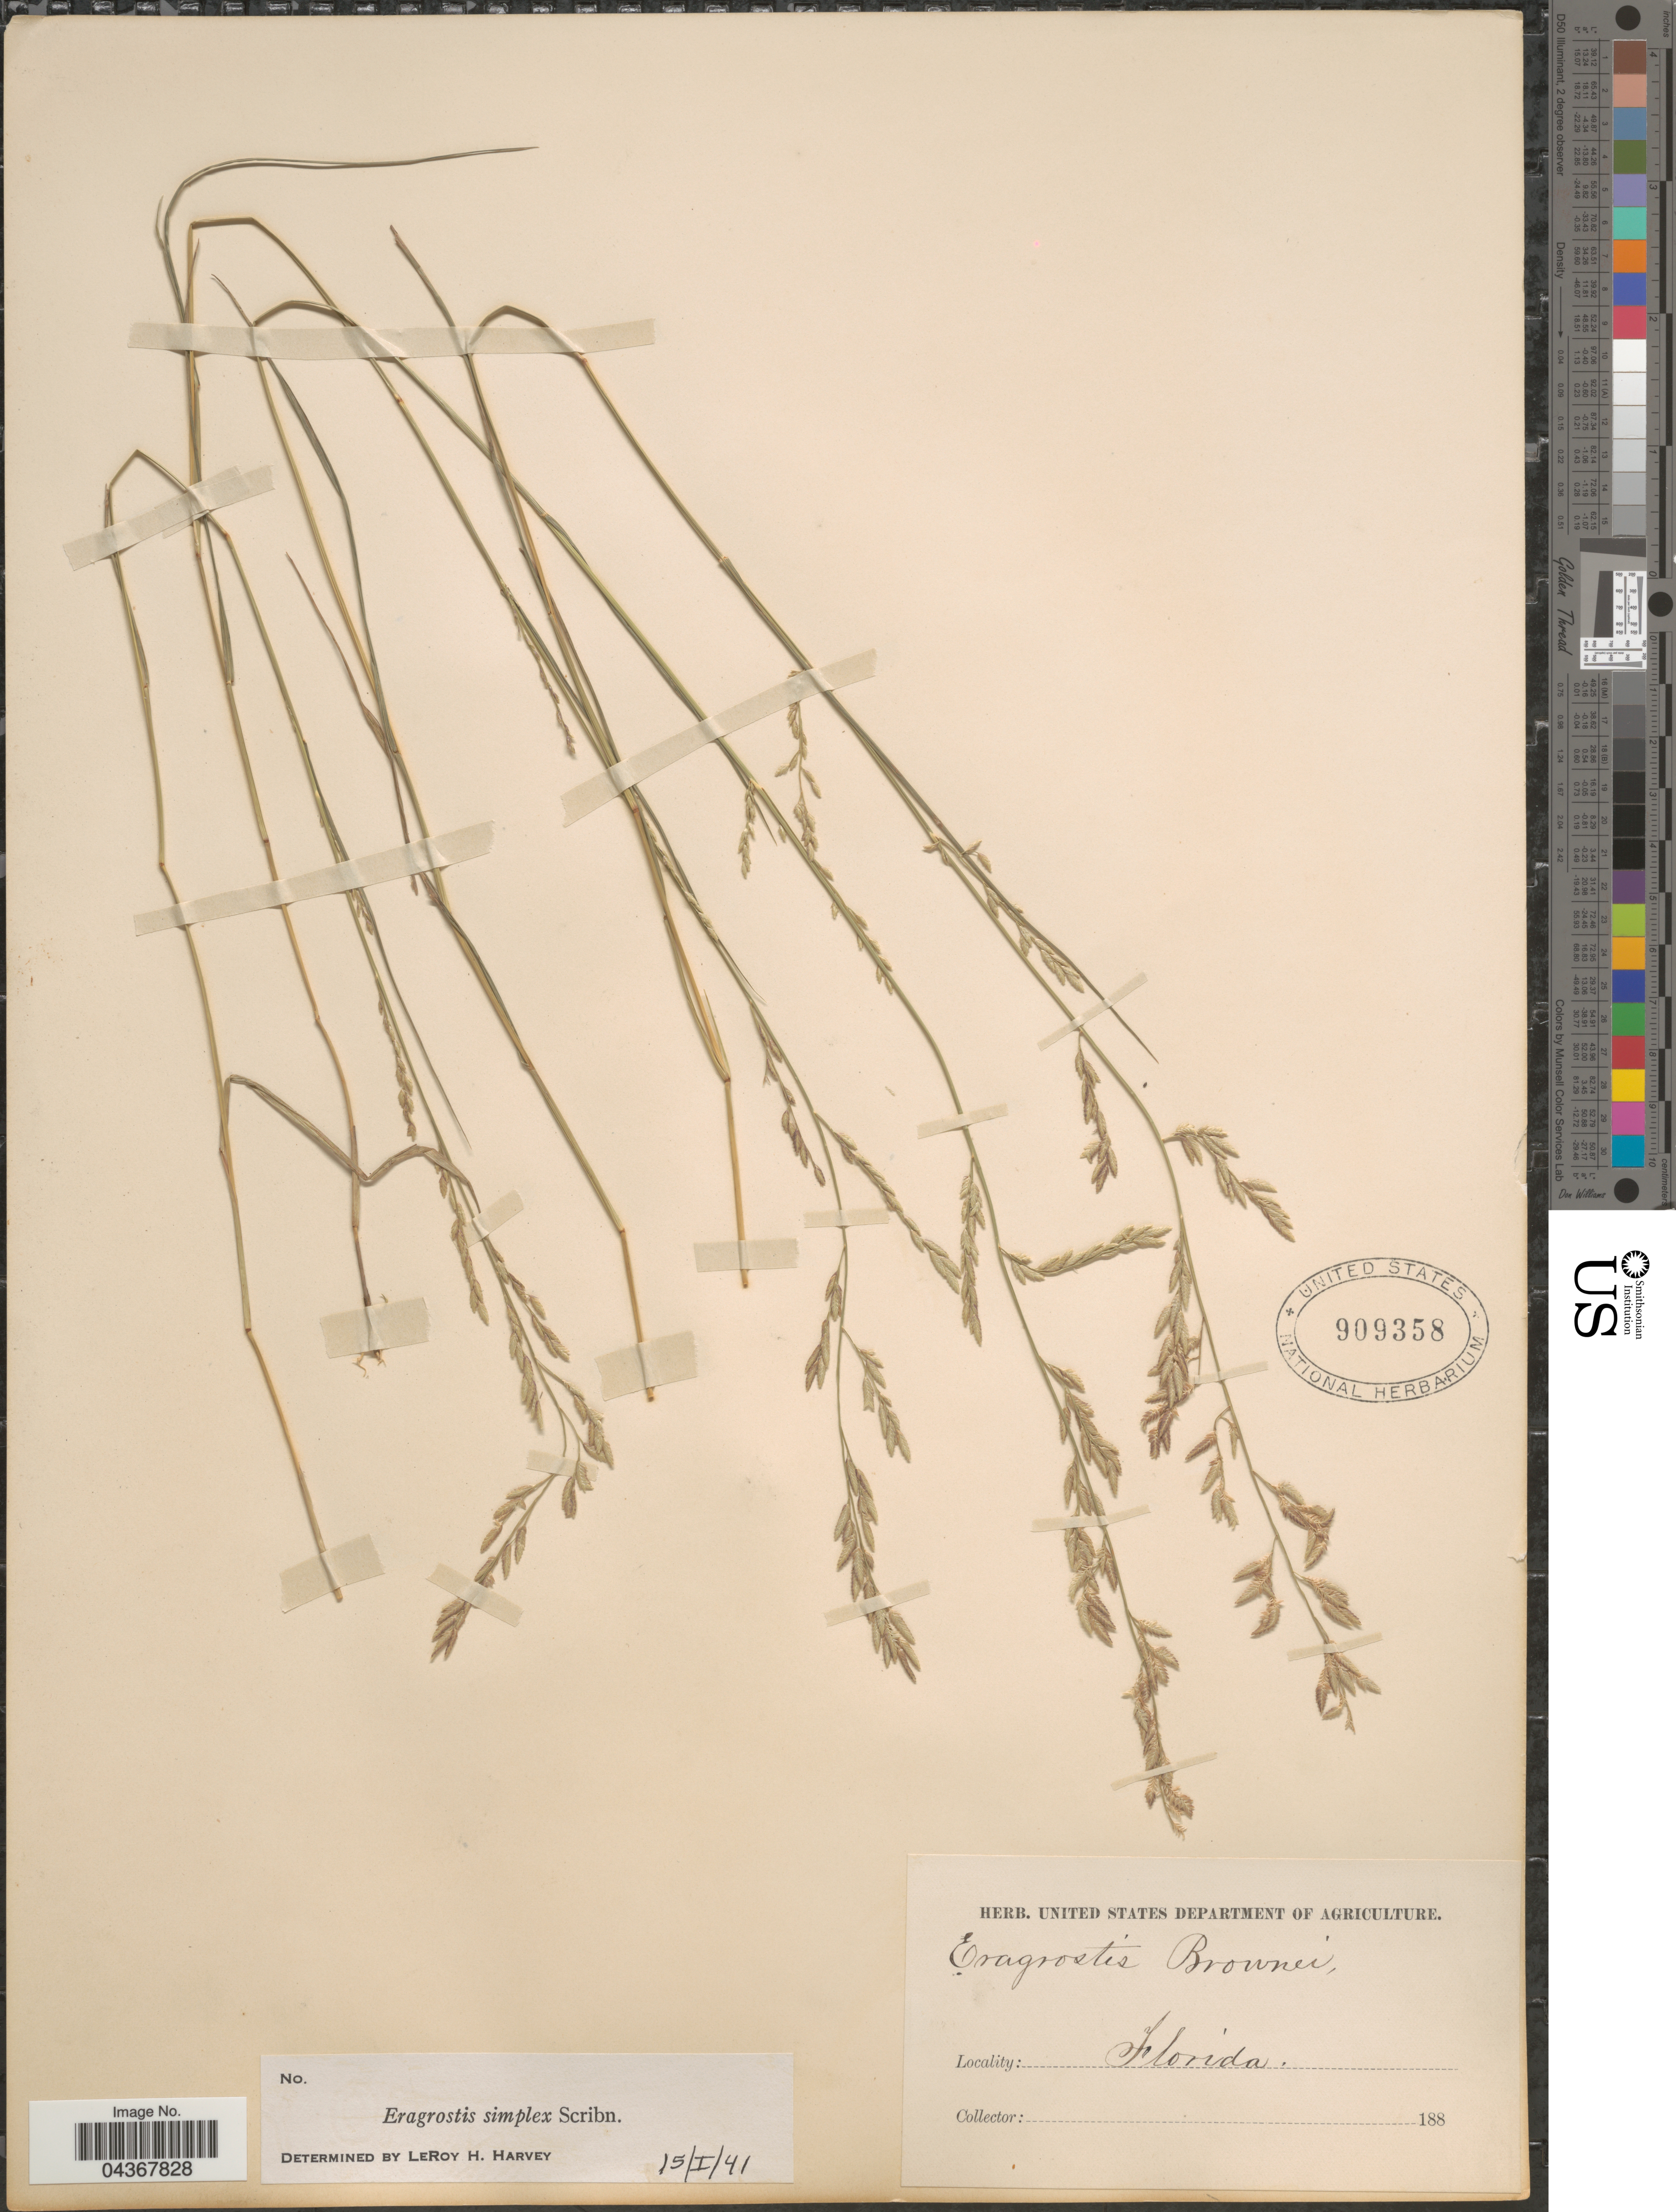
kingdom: Plantae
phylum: Tracheophyta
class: Liliopsida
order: Poales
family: Poaceae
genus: Eragrostis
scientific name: Eragrostis cumingii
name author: Steud.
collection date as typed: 188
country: United States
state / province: Florida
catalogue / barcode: US 909358